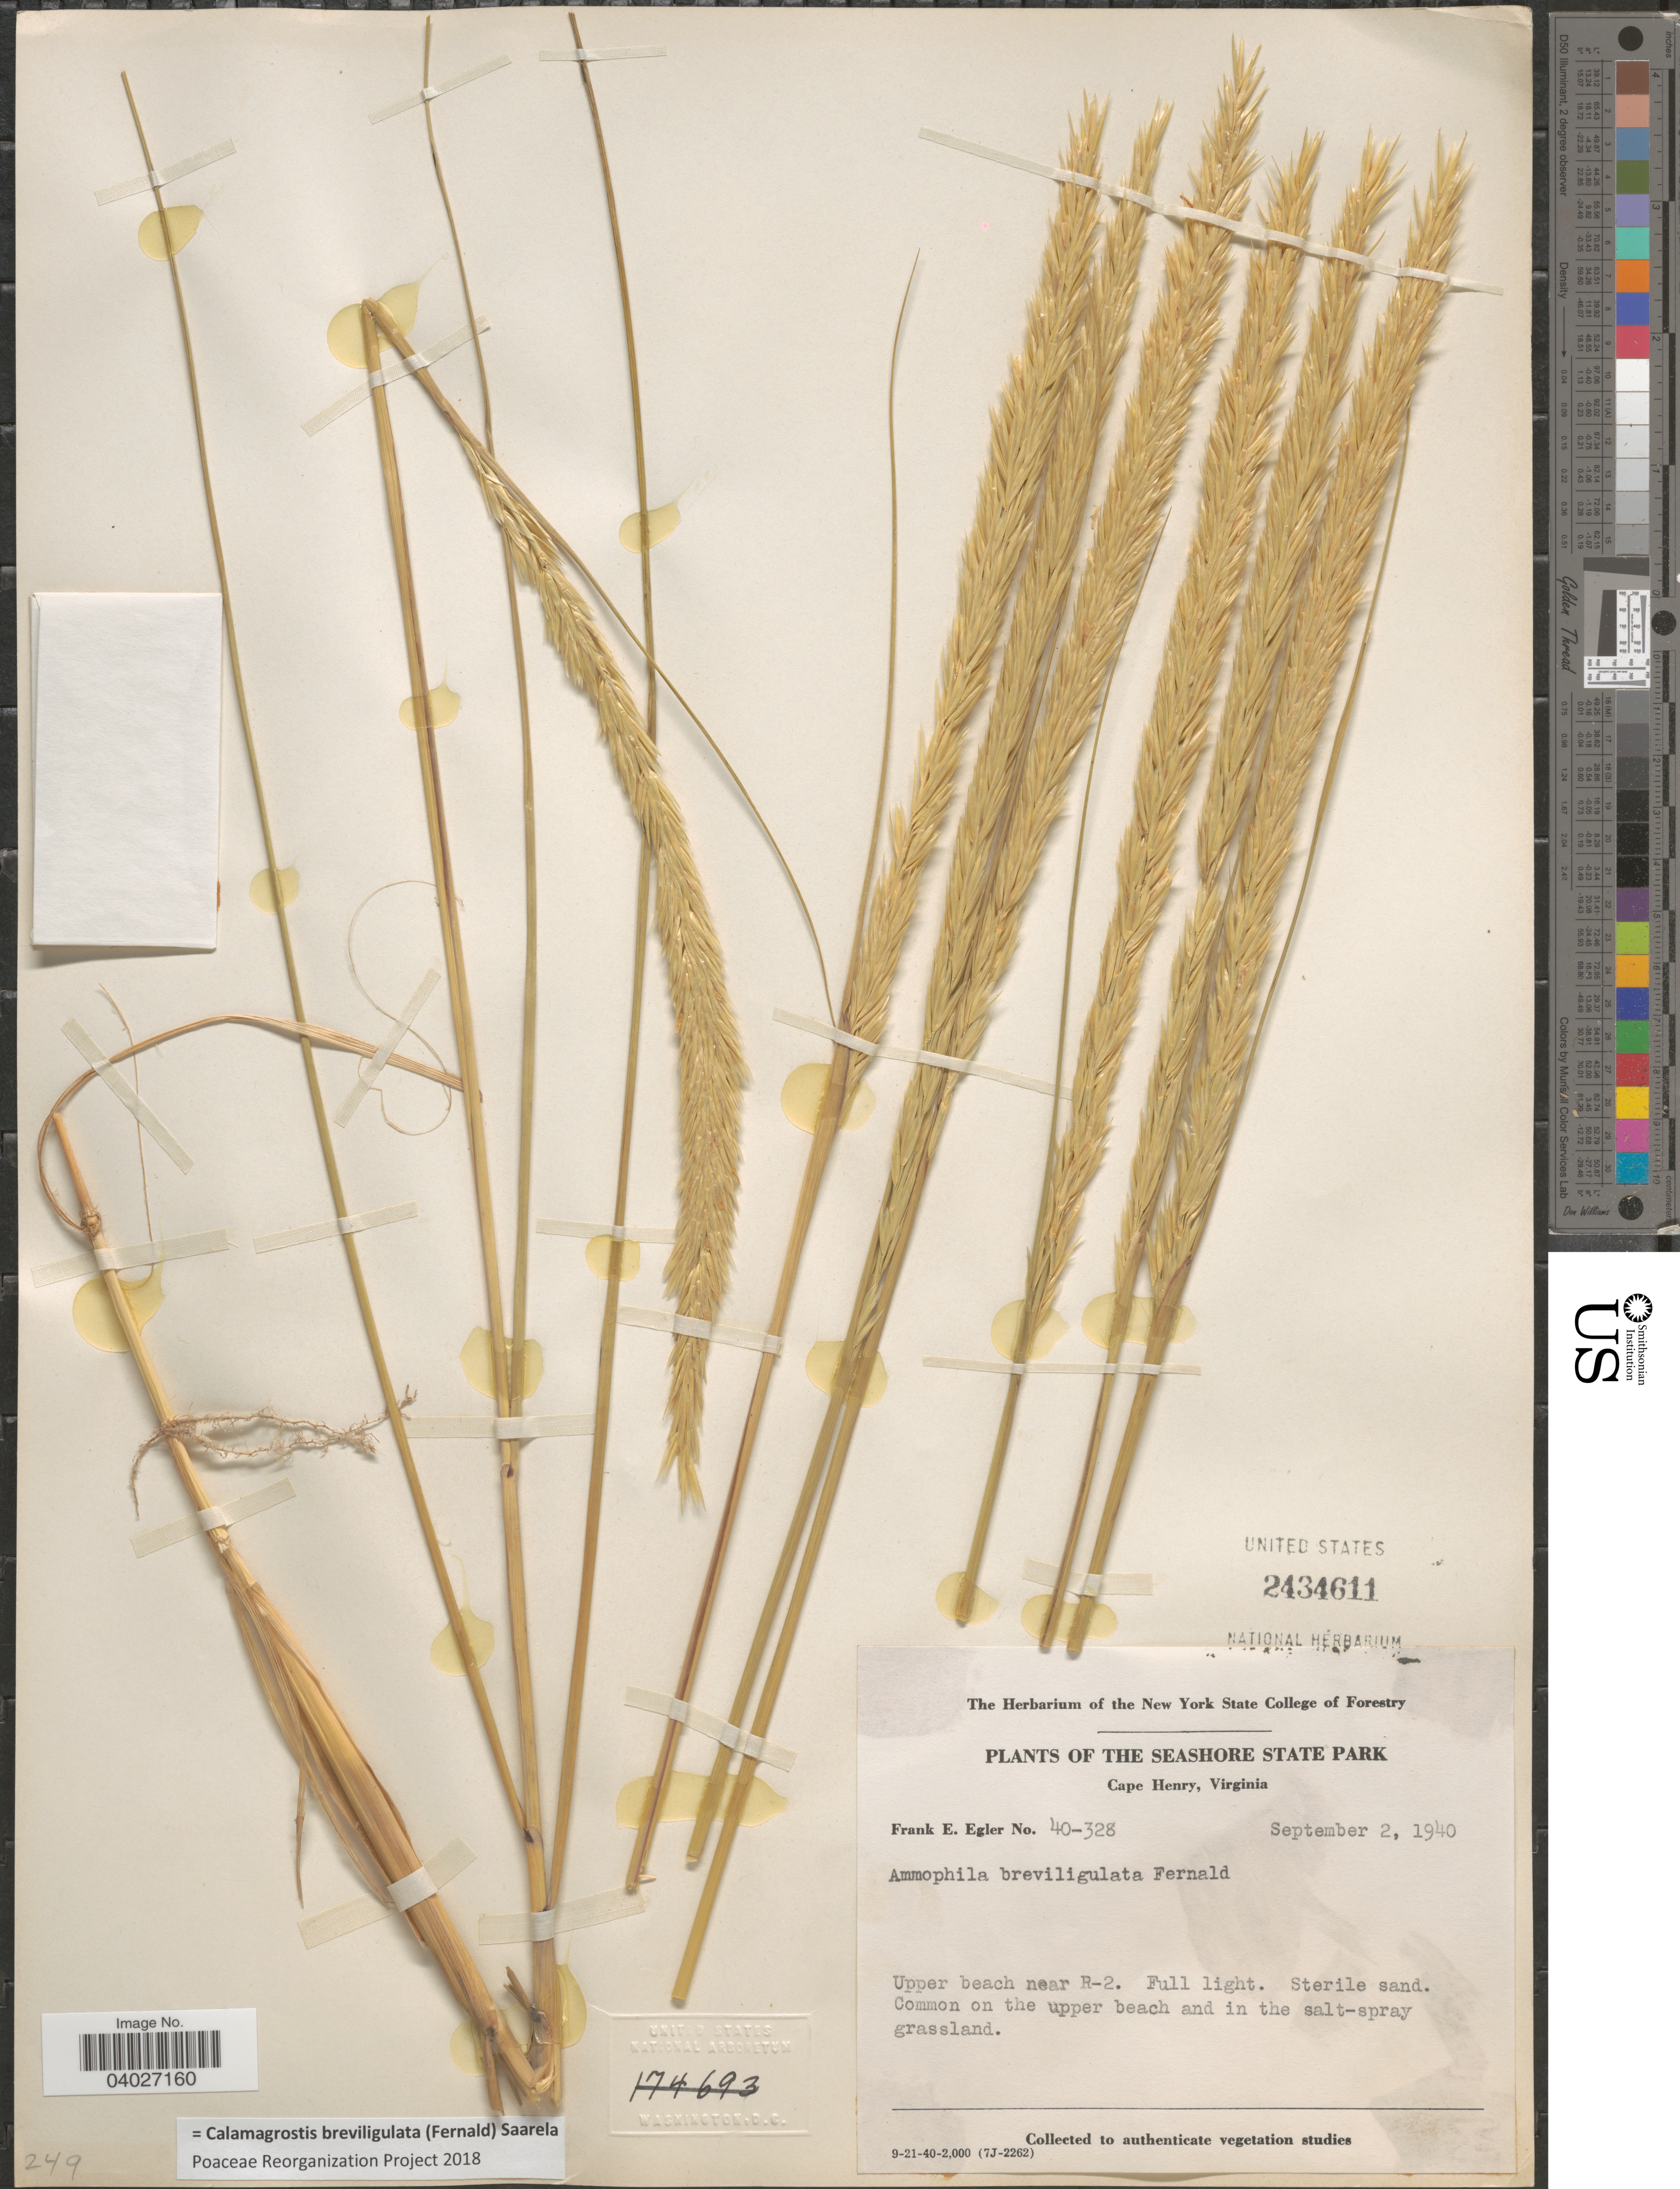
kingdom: Plantae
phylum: Tracheophyta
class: Liliopsida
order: Poales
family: Poaceae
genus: Calamagrostis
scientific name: Calamagrostis breviligulata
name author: (Fernald) Saarela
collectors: F. Egler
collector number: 40-328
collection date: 1940-09-02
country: United States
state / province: Virginia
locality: The Seashore State Park. Cape Henry. Upper beach near R-2.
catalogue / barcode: US 2434611